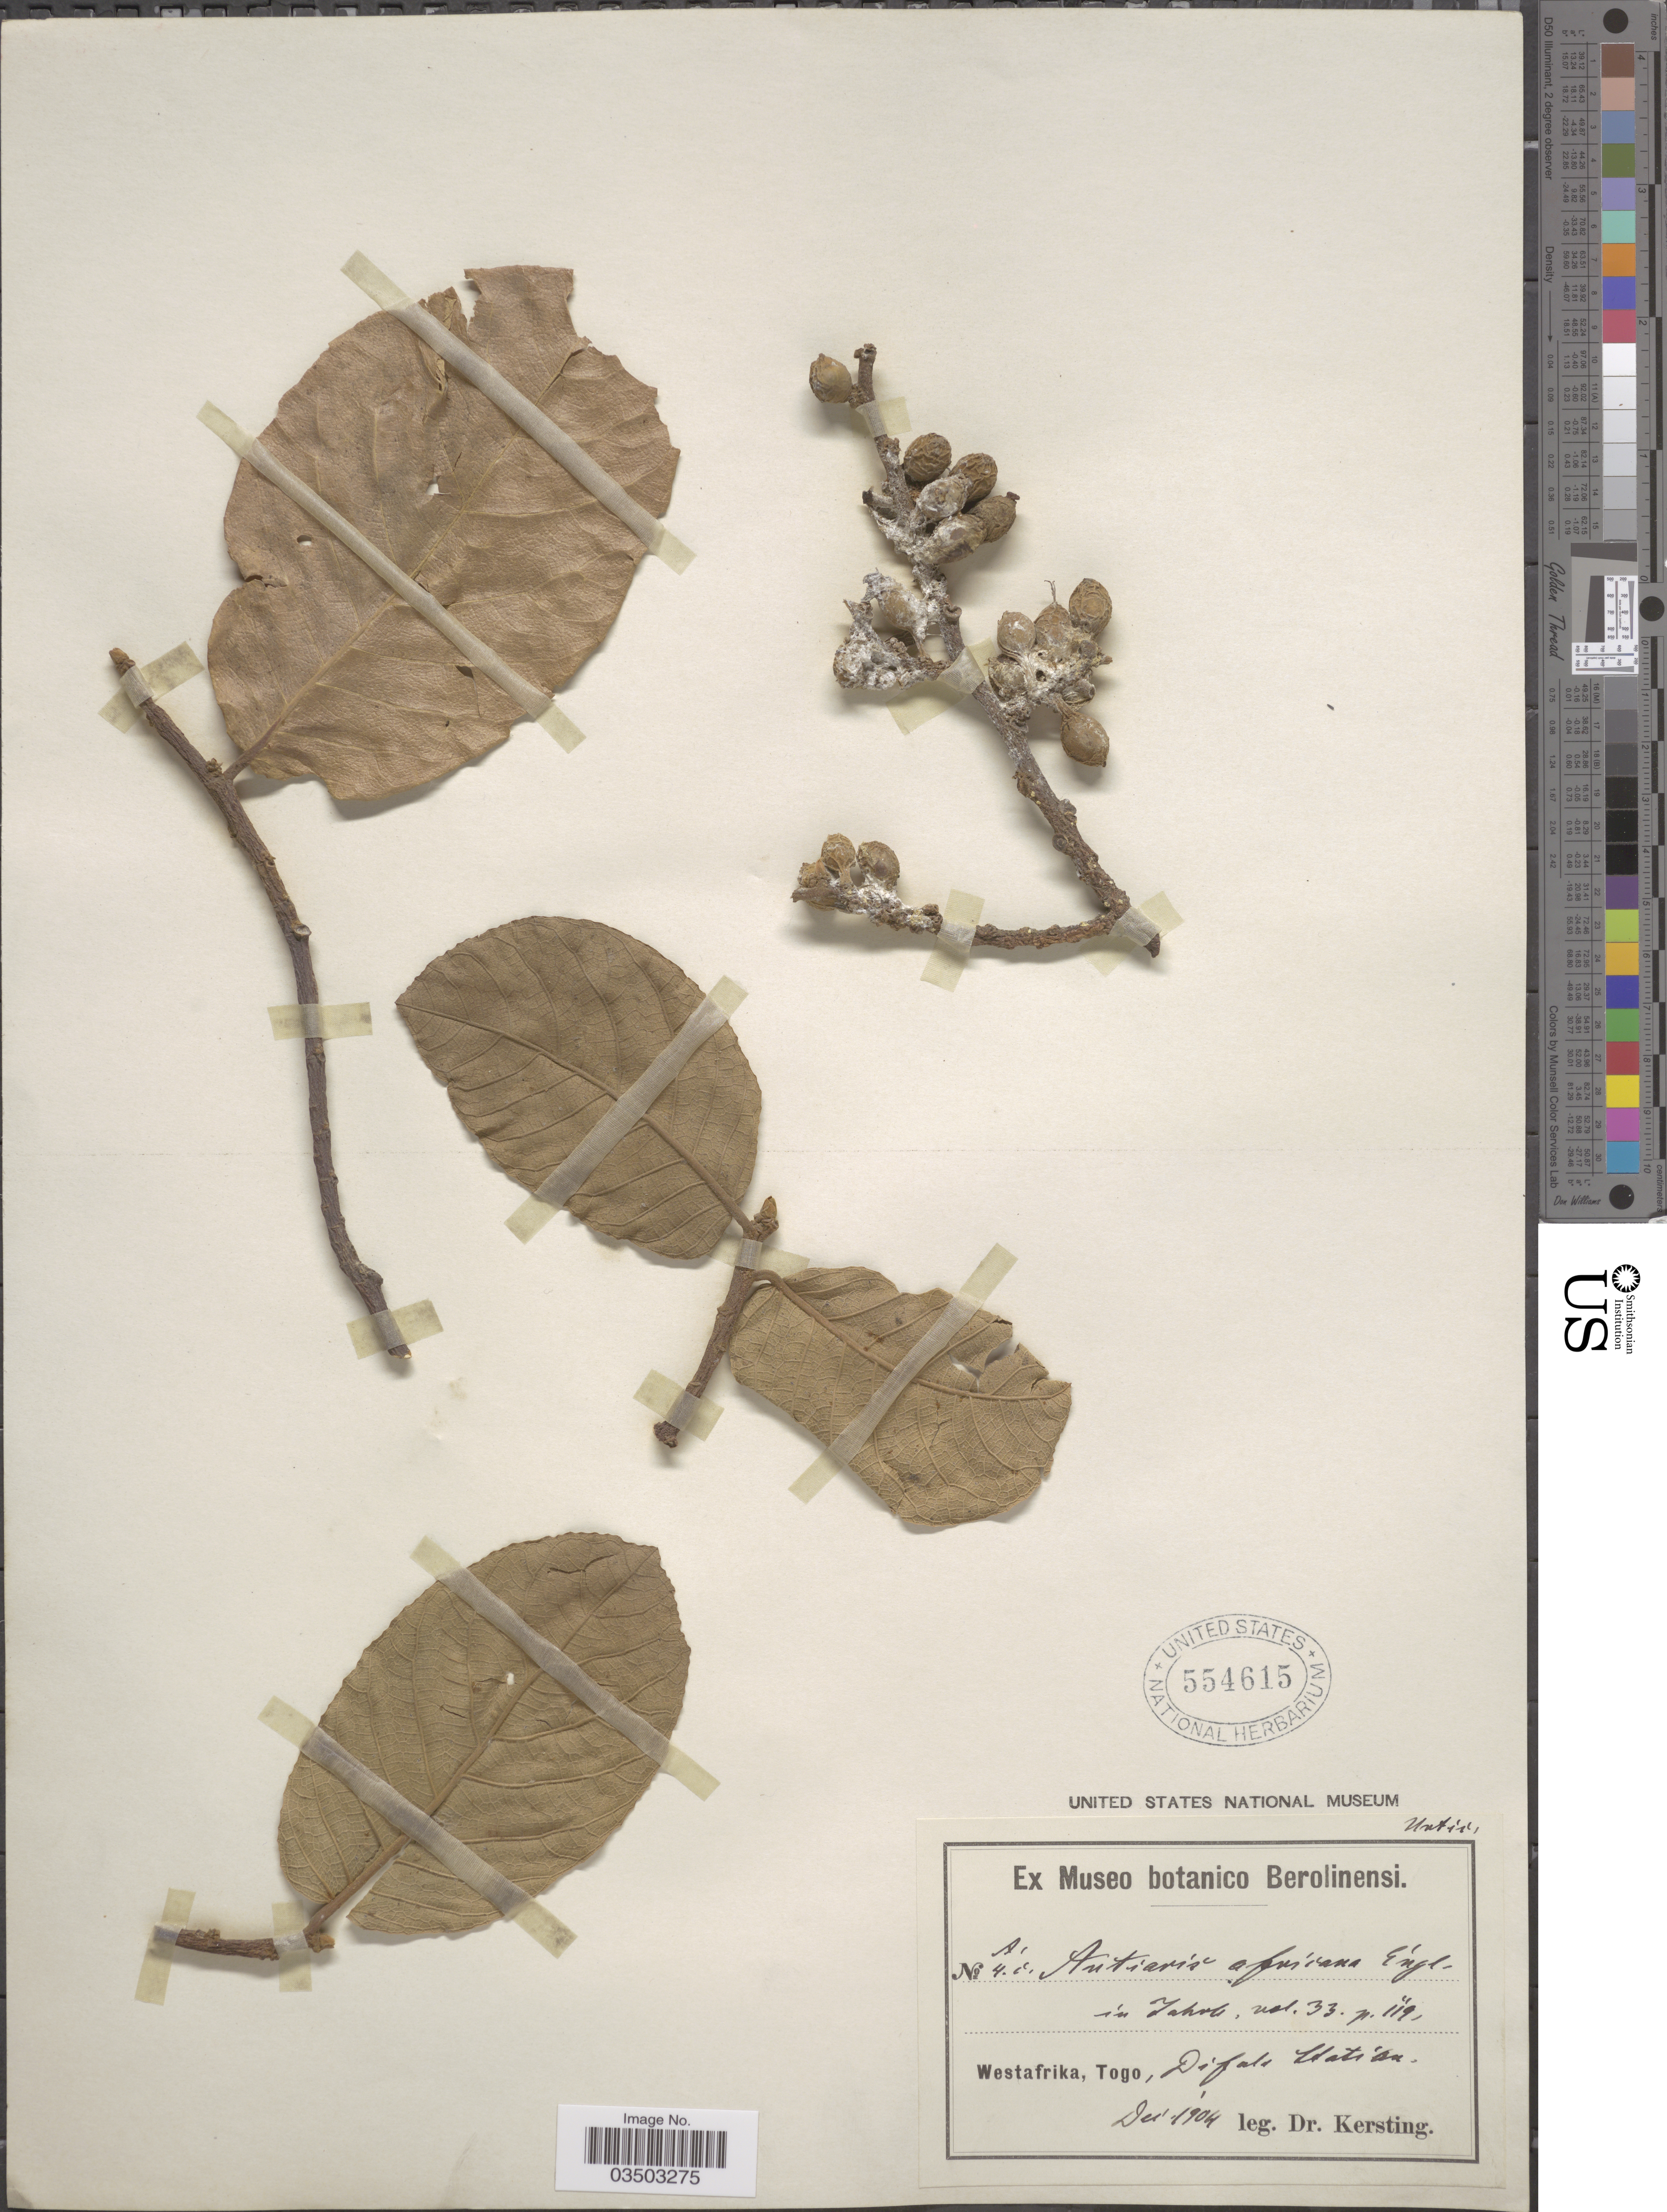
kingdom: Plantae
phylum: Tracheophyta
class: Magnoliopsida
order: Rosales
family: Moraceae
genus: Antiaris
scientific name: Antiaris africana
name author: Engl.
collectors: -. Kersting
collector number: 4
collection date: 1904-12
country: Togo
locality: Westafrika, Togo, Difala* Station.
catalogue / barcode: US 554615